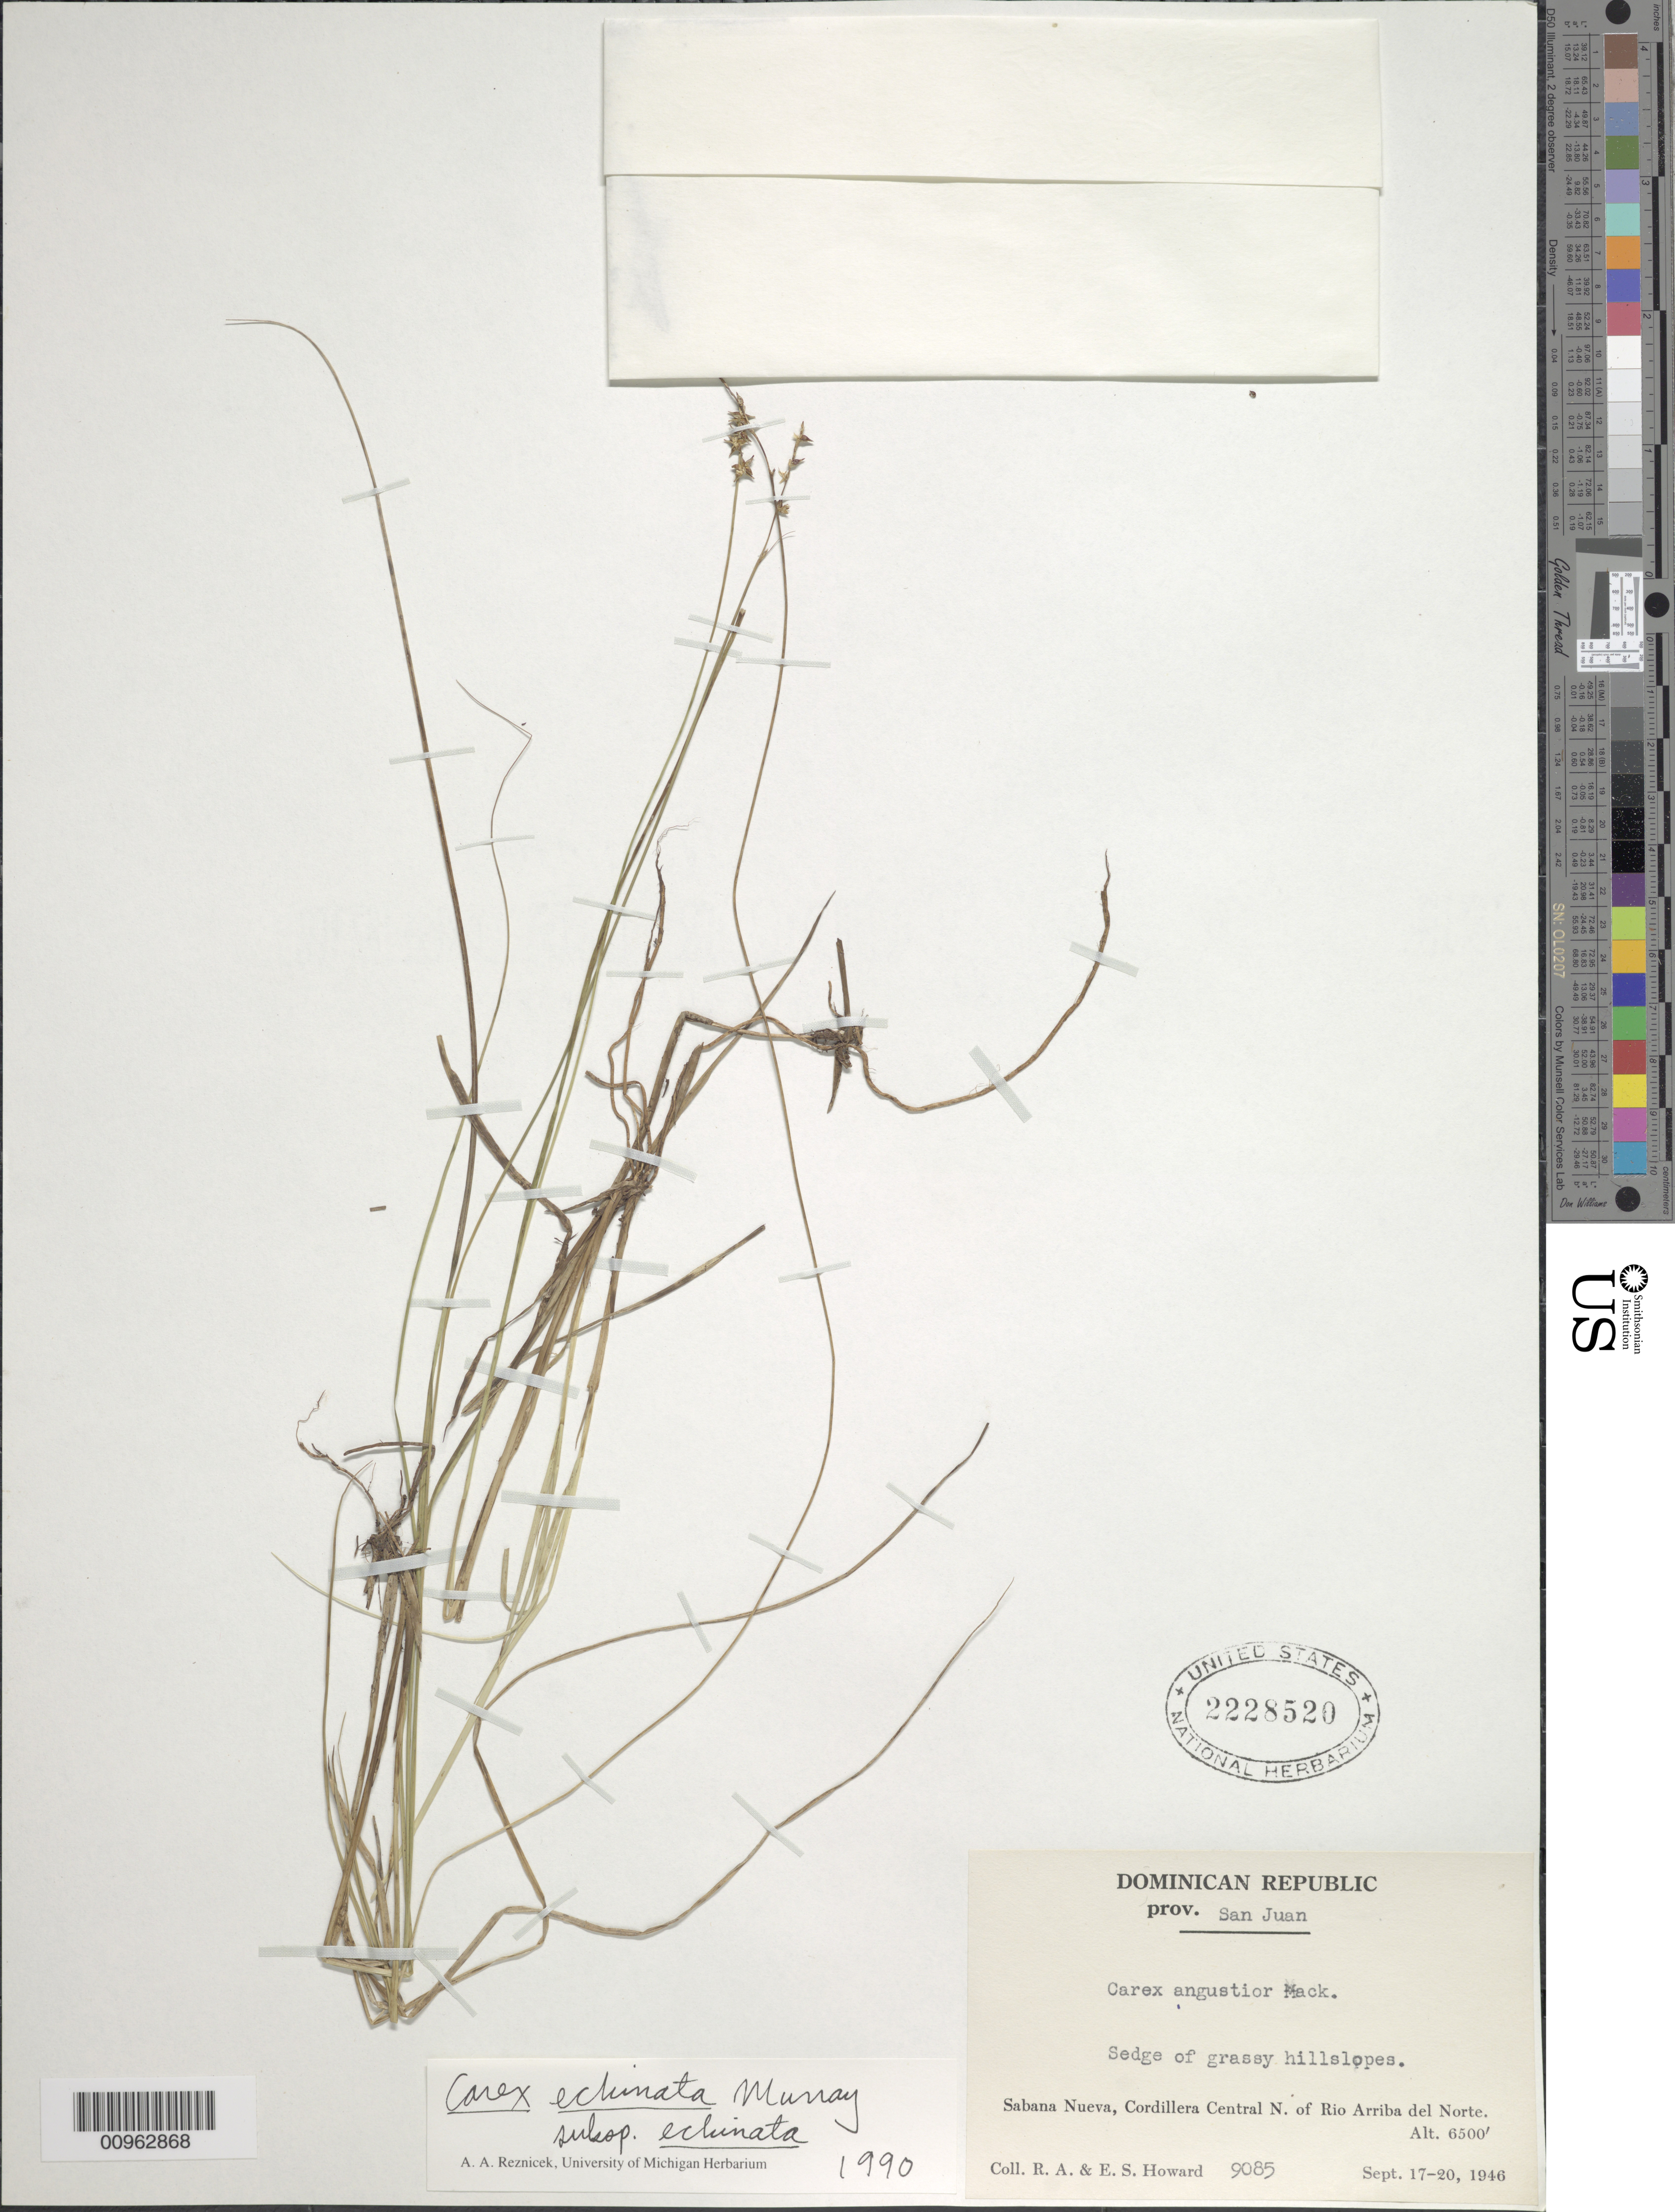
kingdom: Plantae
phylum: Tracheophyta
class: Liliopsida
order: Poales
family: Cyperaceae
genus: Carex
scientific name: Carex echinata subsp. echinata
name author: Murray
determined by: Reznicek, A. A.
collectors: R. A. Howard & E. S. Howard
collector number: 9085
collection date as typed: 17 Sep 1946 to 20 Sep 1946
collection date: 1946-09-17/1946-09-20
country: Dominican Republic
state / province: San Juan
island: Hispaniola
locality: Sabana Nueva, Cordillera Central N. of Rio Arriba del Norte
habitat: Grassy hillslopes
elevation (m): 1981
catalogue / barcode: US 2228520